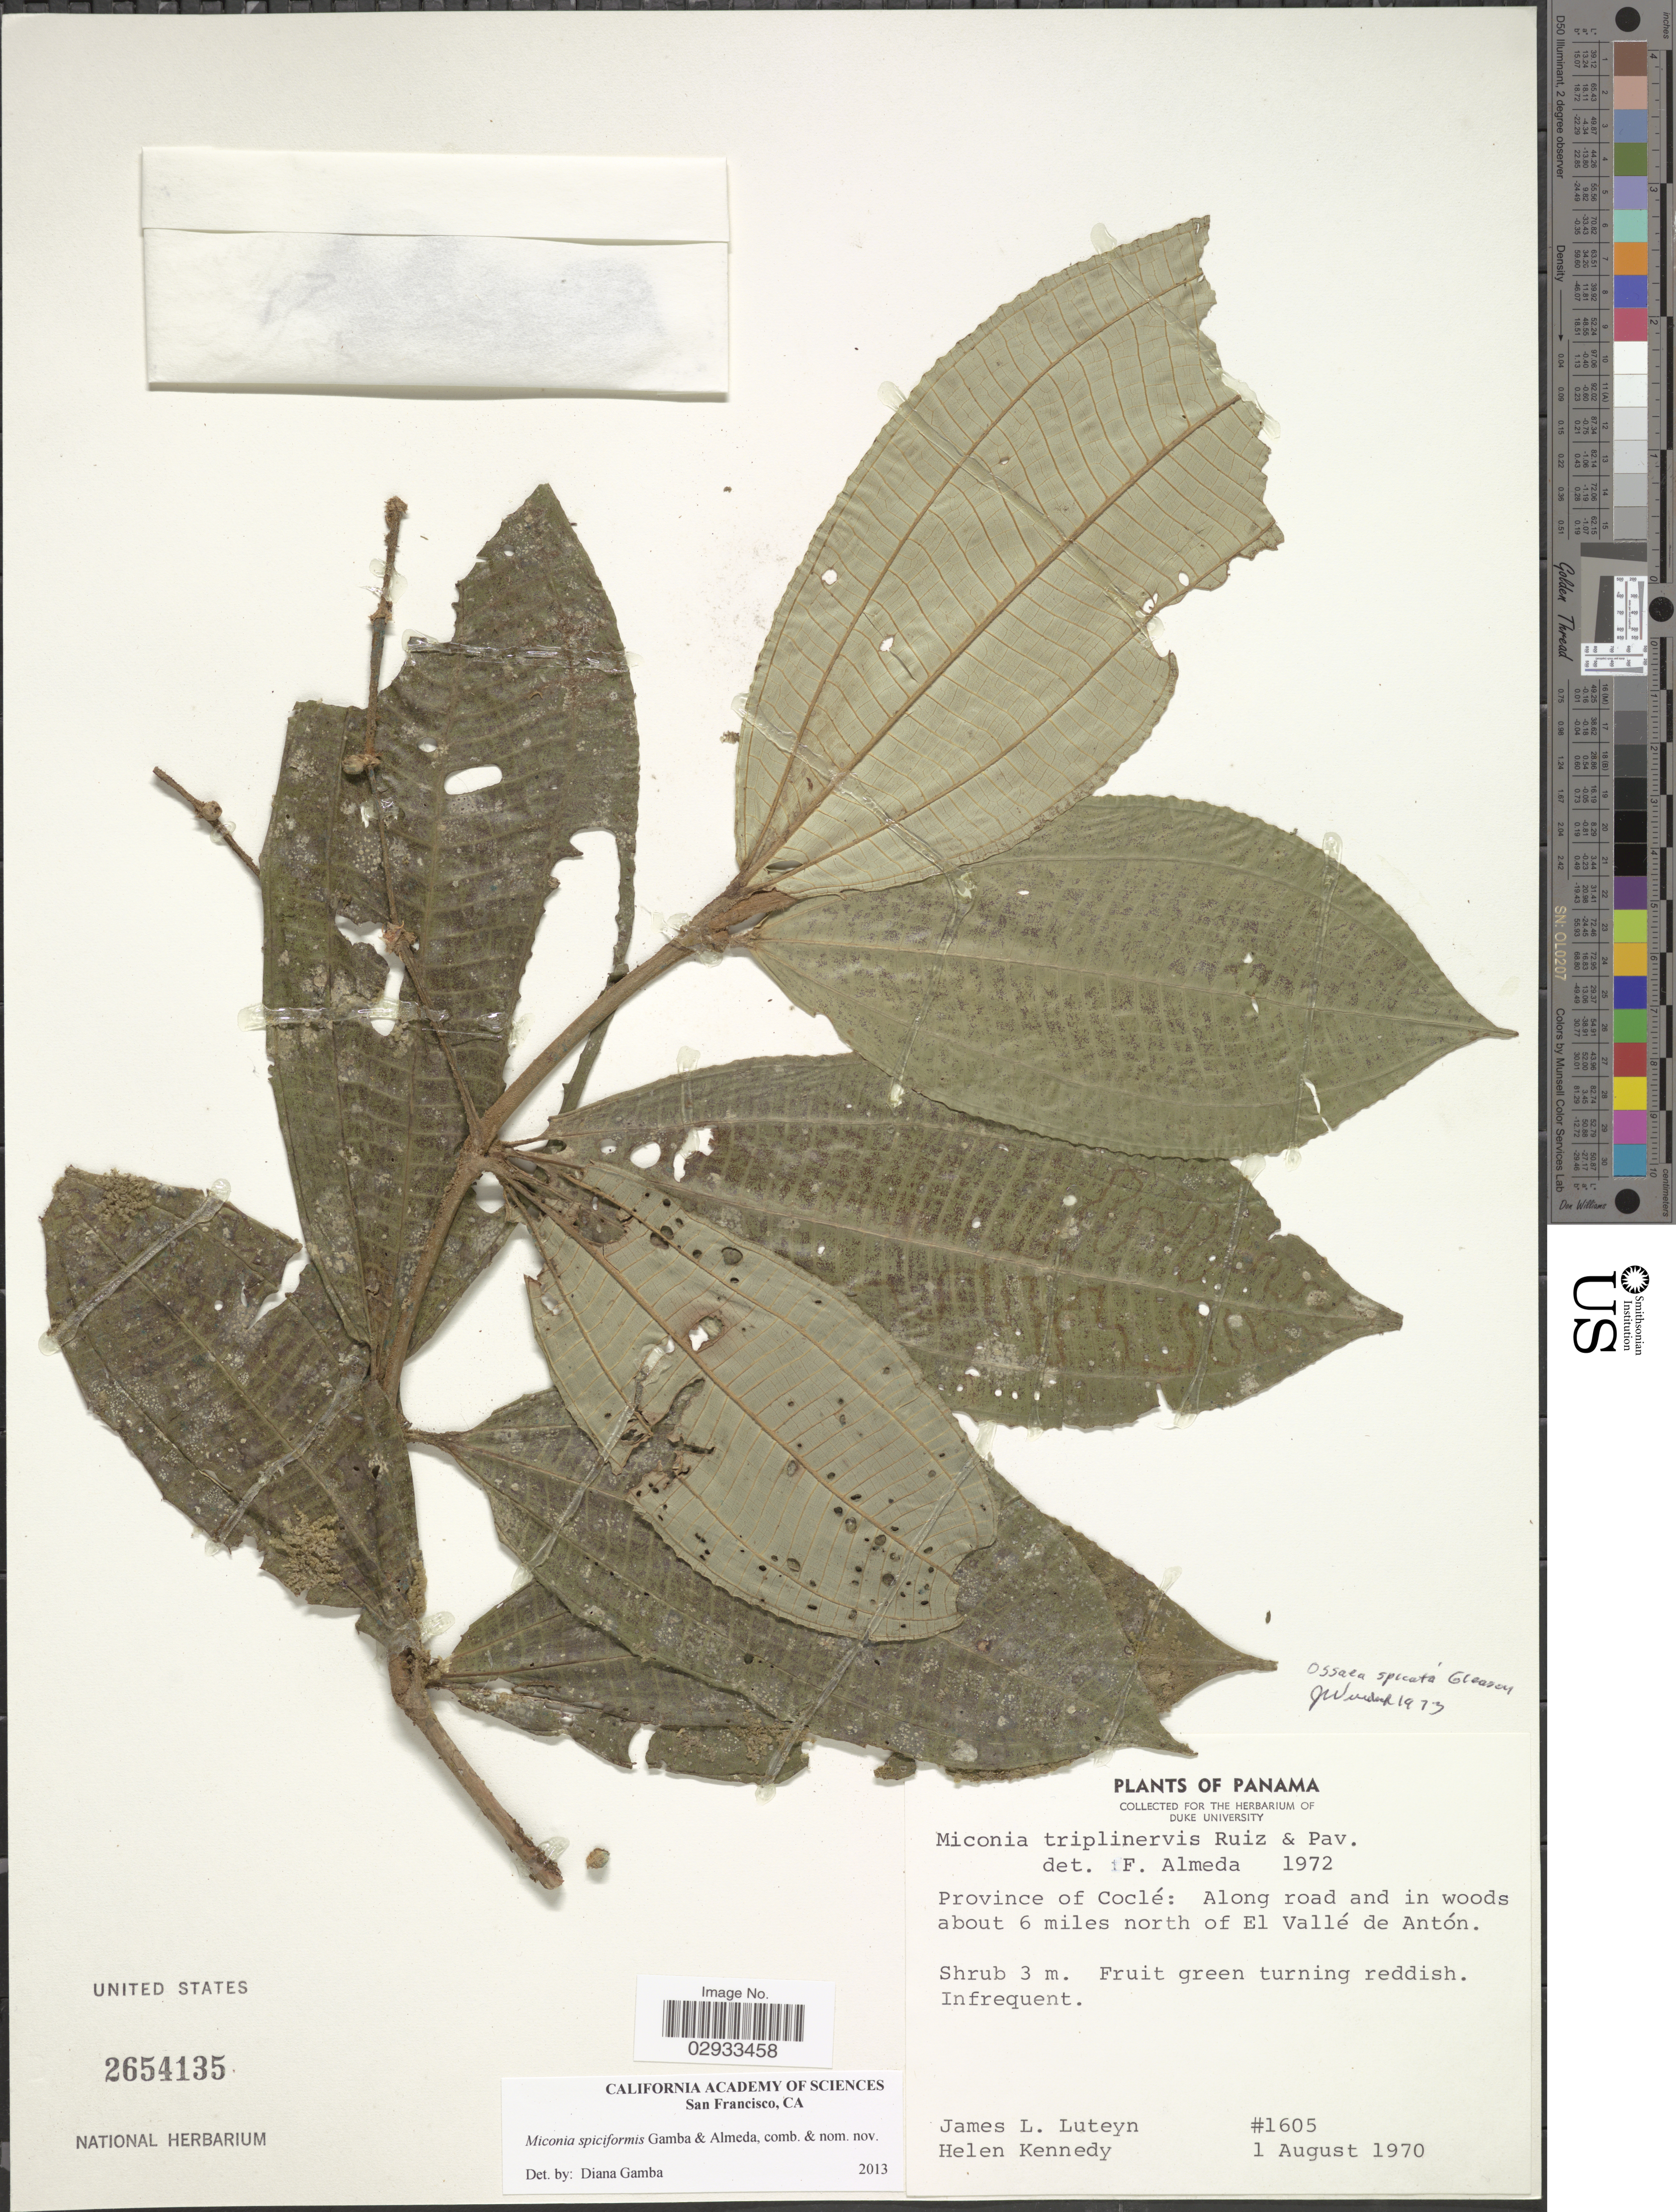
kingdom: Plantae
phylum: Tracheophyta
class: Magnoliopsida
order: Myrtales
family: Melastomataceae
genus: Miconia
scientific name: Miconia spiciformis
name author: Gamba & Almeda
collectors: J. Luteyn & H. Kennedy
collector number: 1605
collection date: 1970-08-01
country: Panama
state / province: Coclé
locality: Along road and in woods about 6 miles north of El Vallé de Antón.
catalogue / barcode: US 2654135